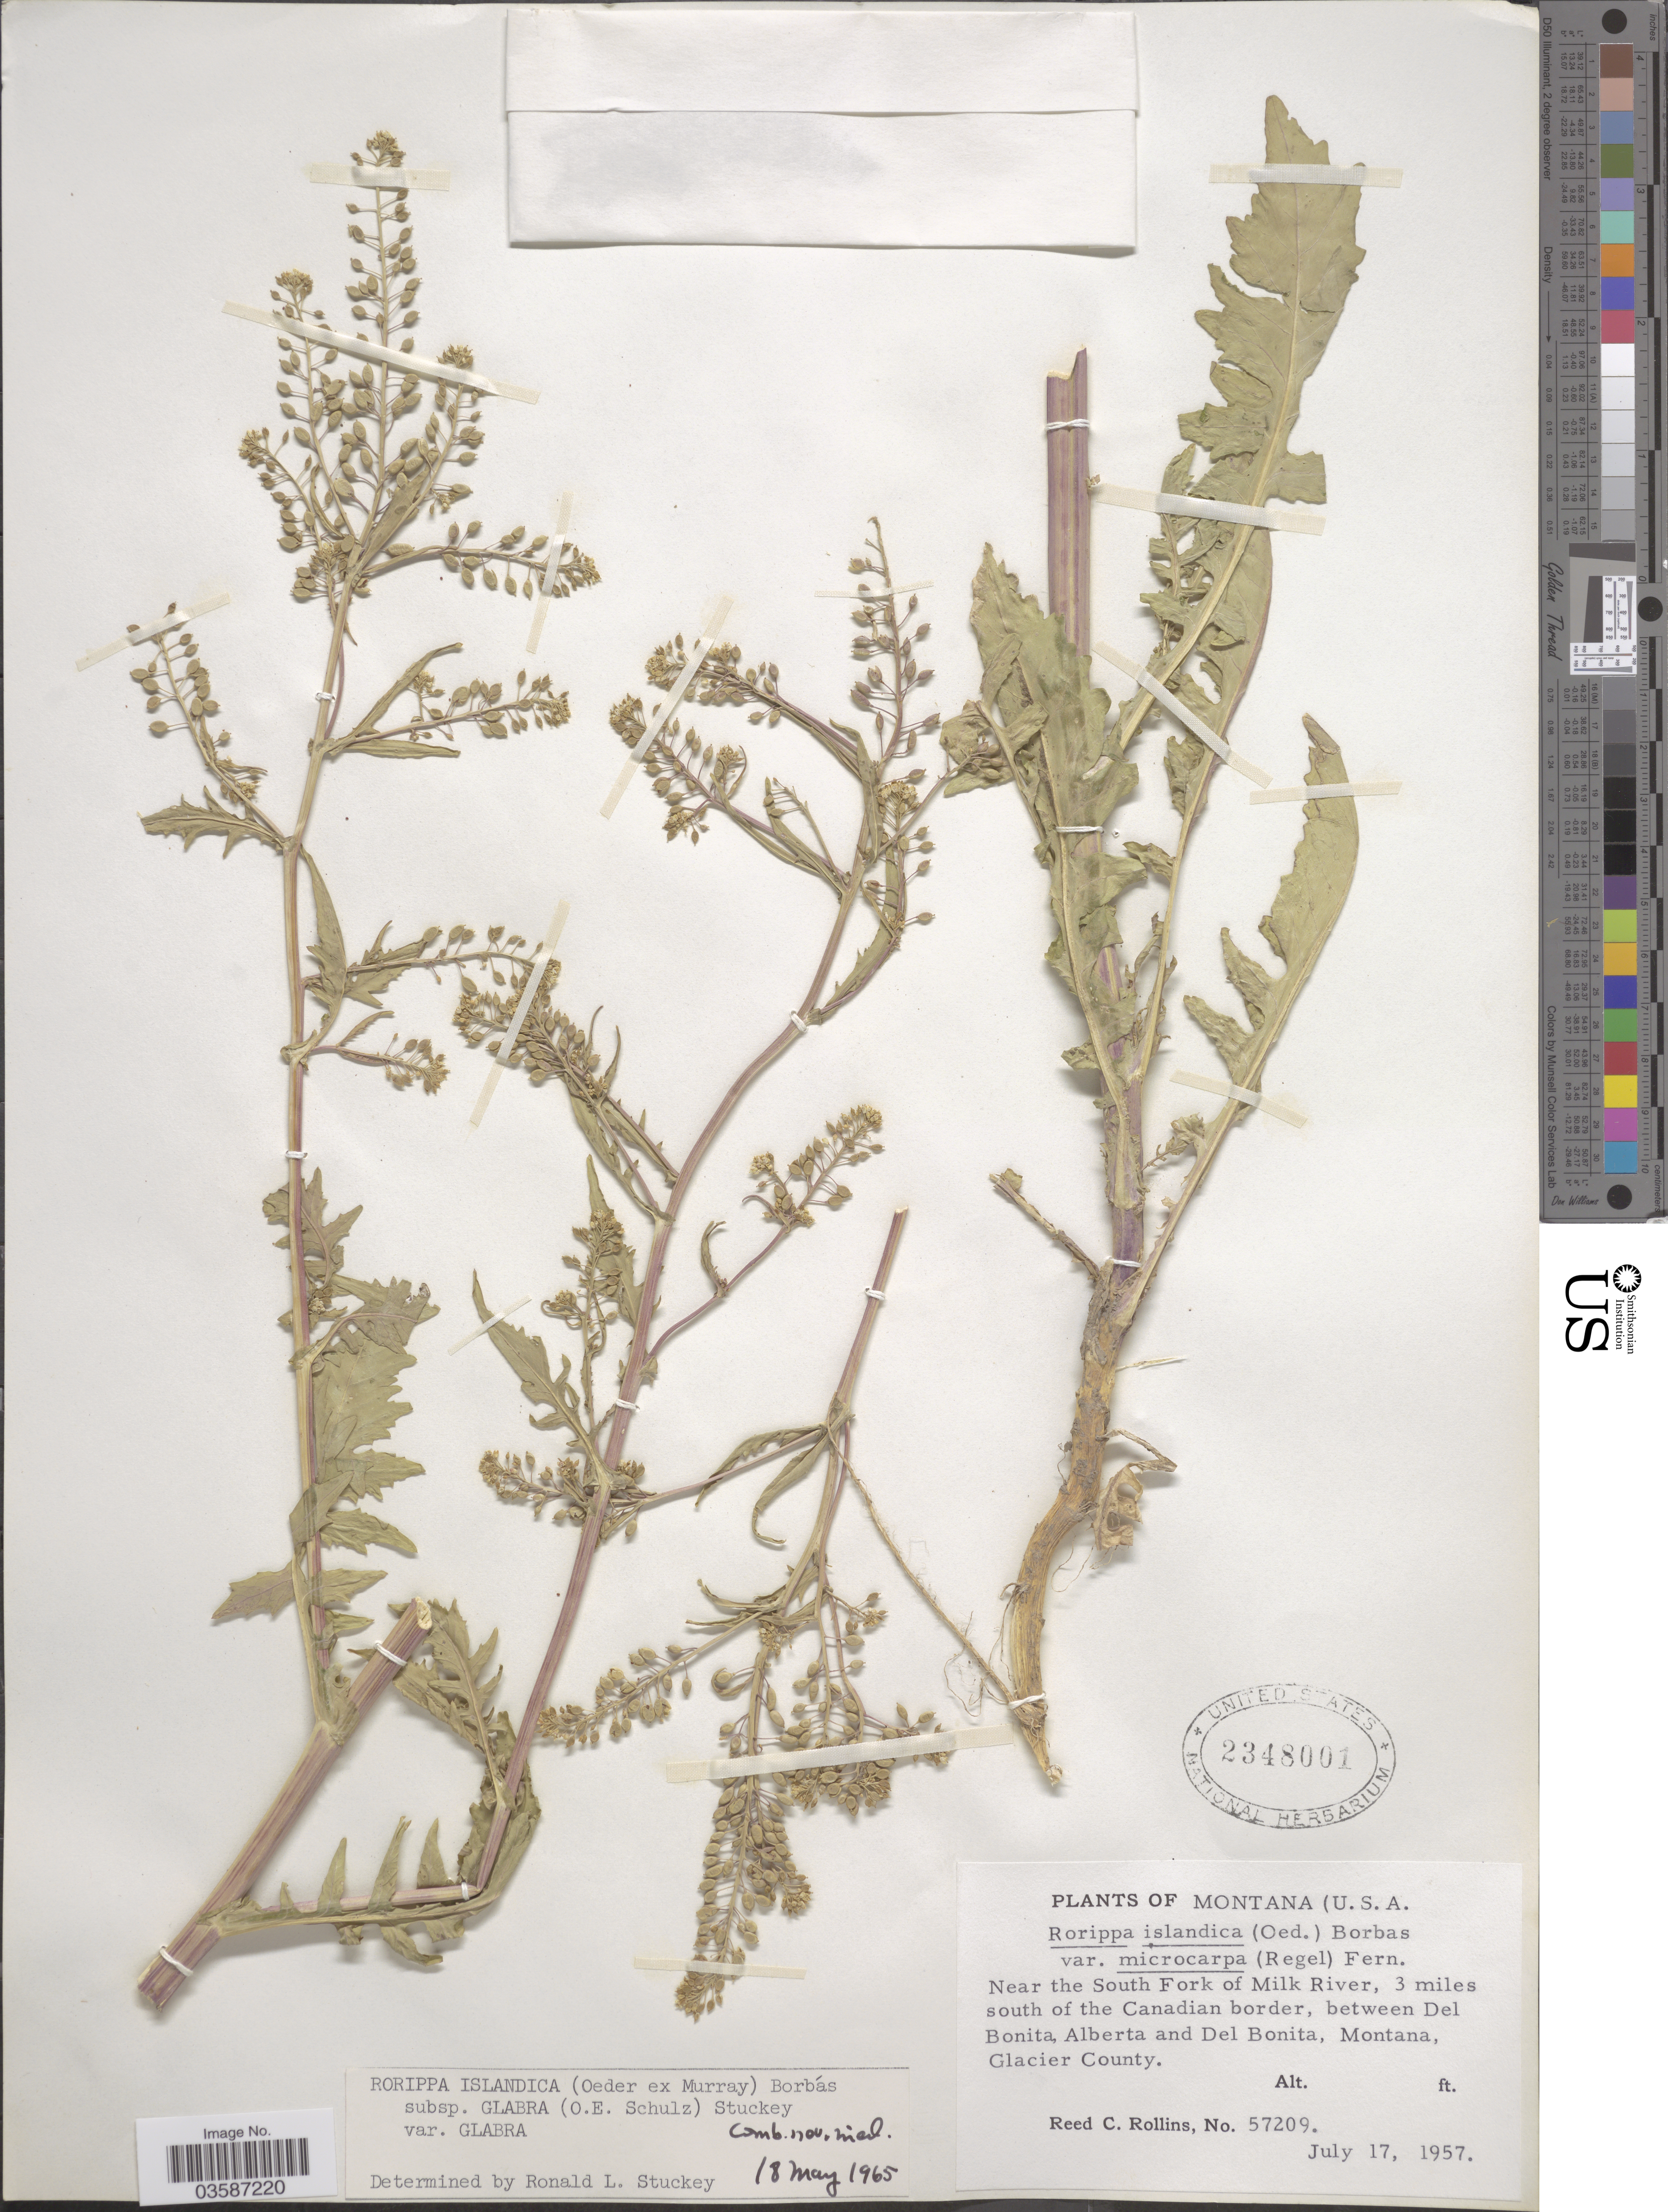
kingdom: Plantae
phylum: Tracheophyta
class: Magnoliopsida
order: Brassicales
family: Brassicaceae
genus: Rorippa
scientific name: Rorippa islandica var. glabrata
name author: (Lunell) Butters & Abbe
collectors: R. C. Rollins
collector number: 57209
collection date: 1957-07-17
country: United States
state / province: Montana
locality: Near the South Fork of Milk River, 3 miles south of the Canadian border, between Del Bonita, Alberta and Del Bonita, Montana, Glacier County.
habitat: near river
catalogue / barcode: US 2348001